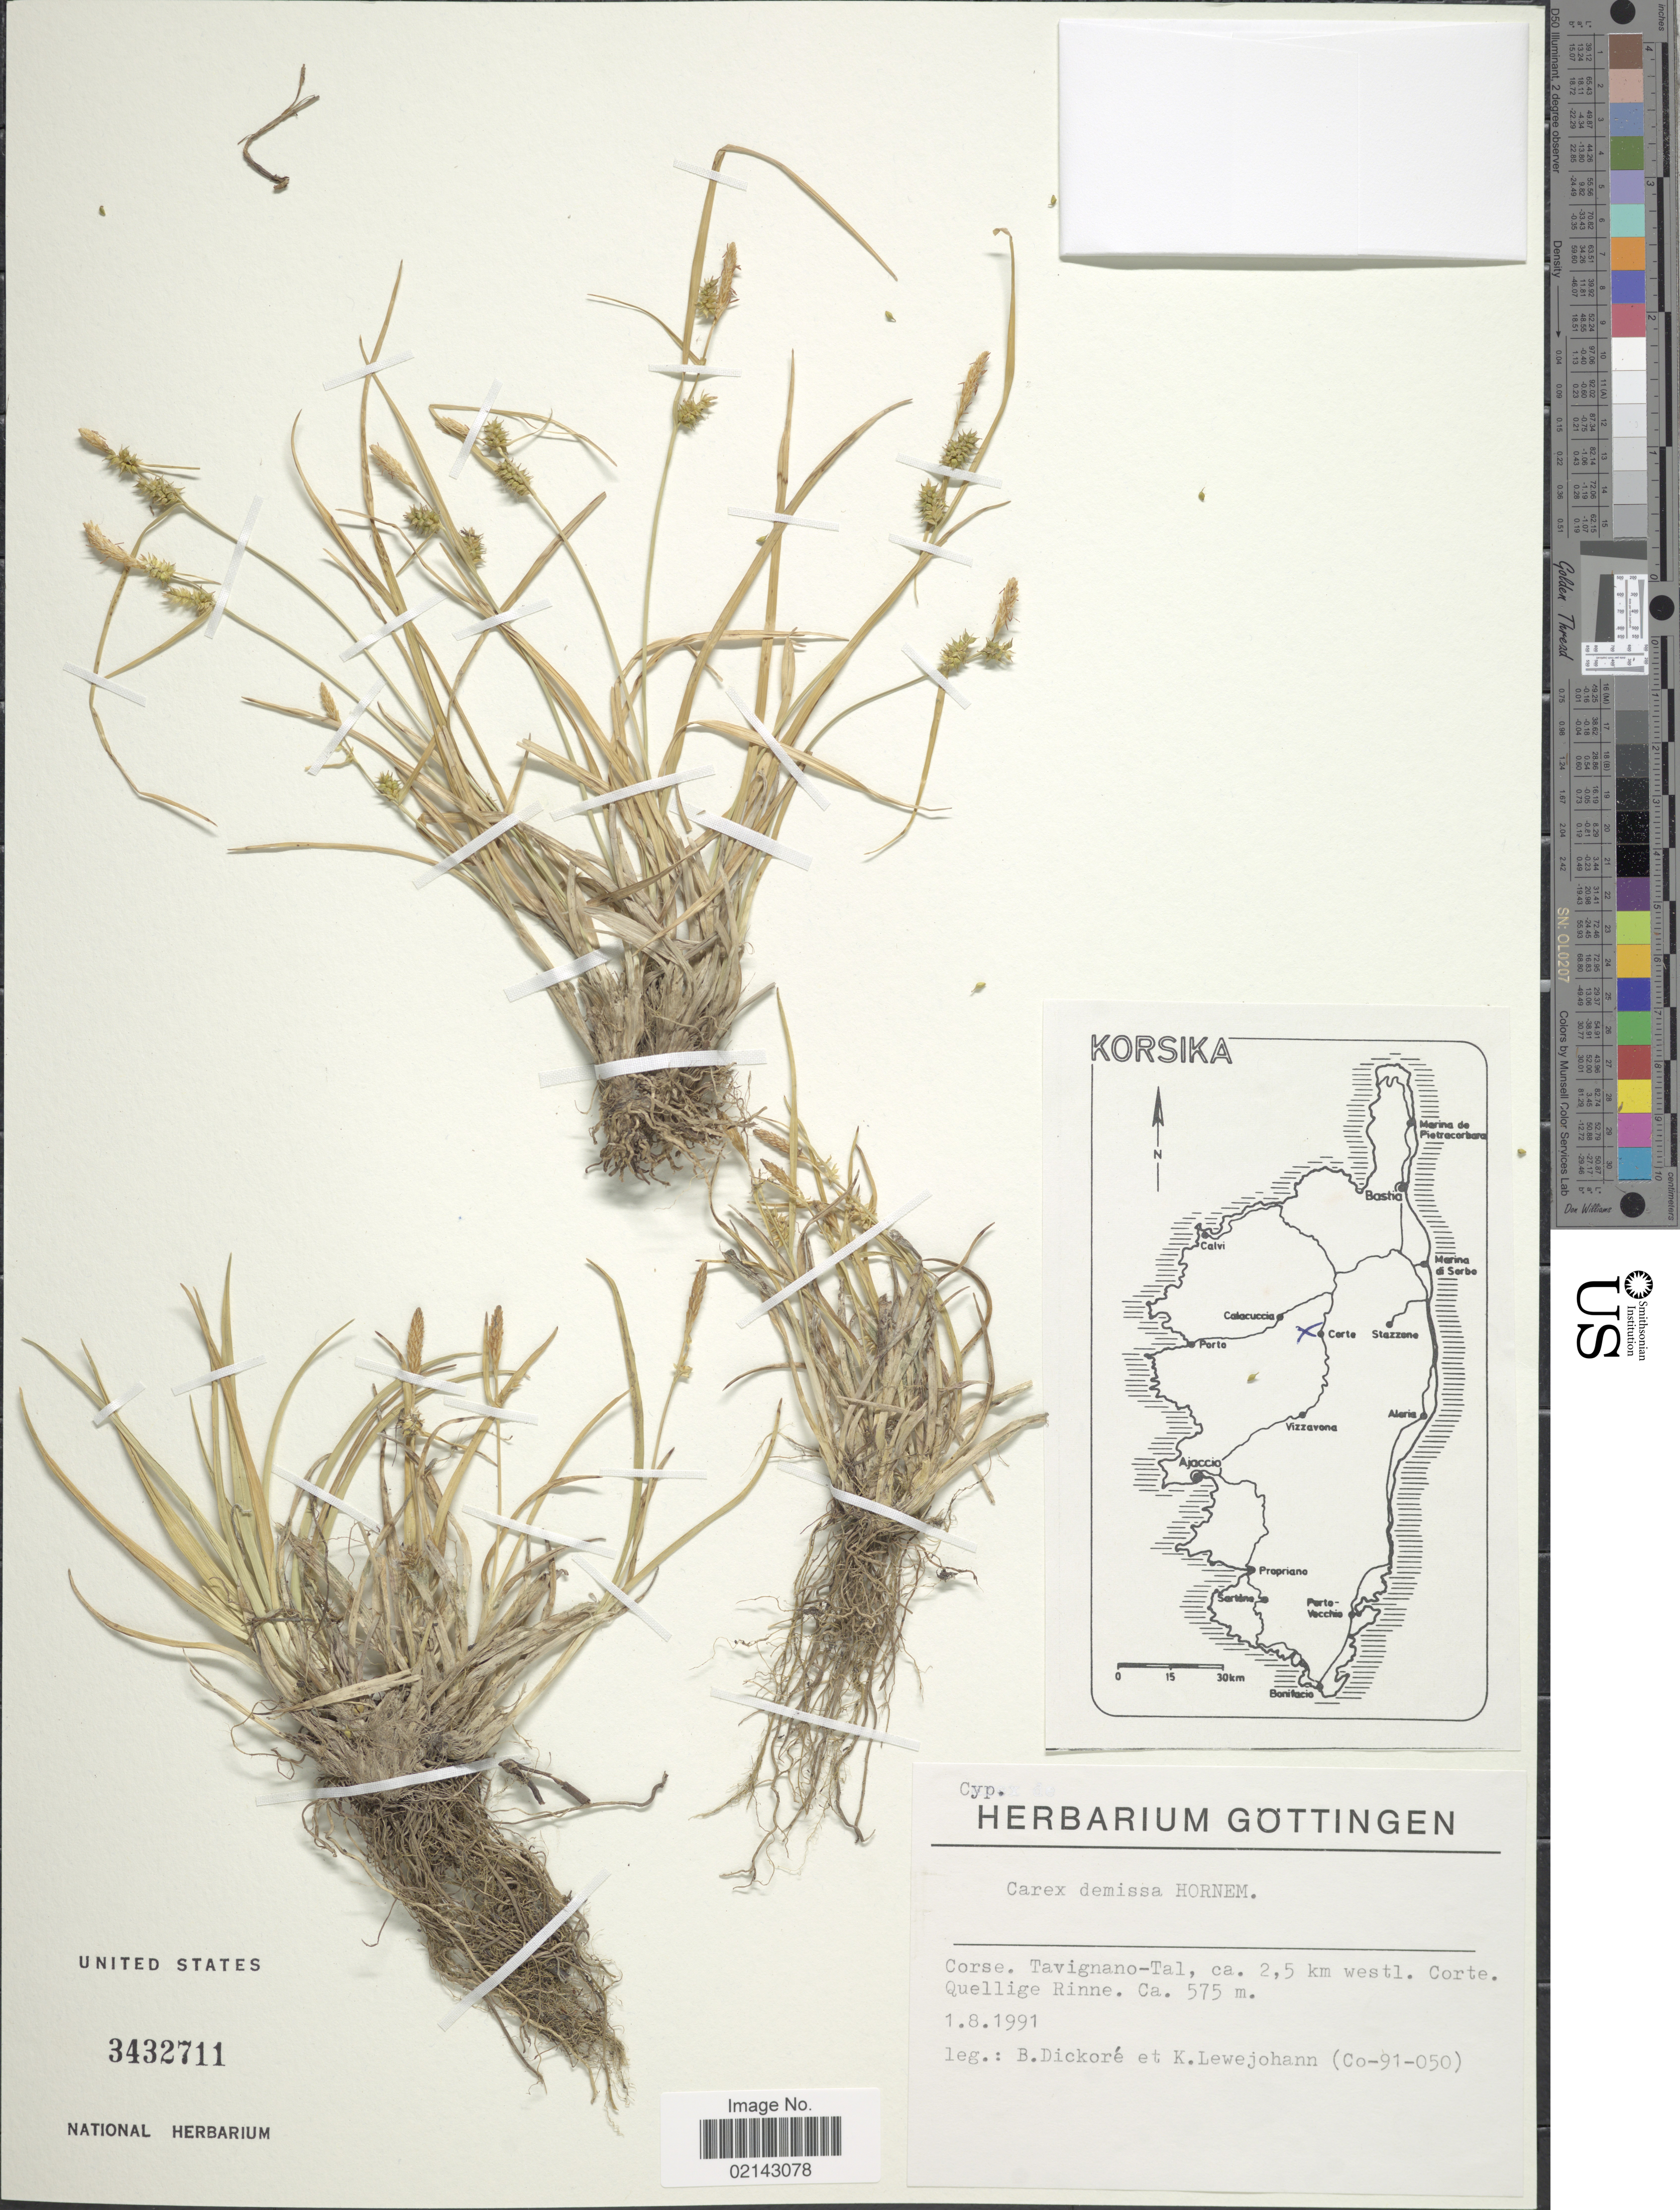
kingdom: Plantae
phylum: Tracheophyta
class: Liliopsida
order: Poales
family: Cyperaceae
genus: Carex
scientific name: Carex demissa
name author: Hornem.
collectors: B. Dickoré & K. Lewejohann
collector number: Co-91-050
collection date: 1991-08-01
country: France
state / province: Corsica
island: Corse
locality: Corse. Tavignano-Tal, ca. 2.5 km westl. Corte. Quellige Rinne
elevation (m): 575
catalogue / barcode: US 3432711